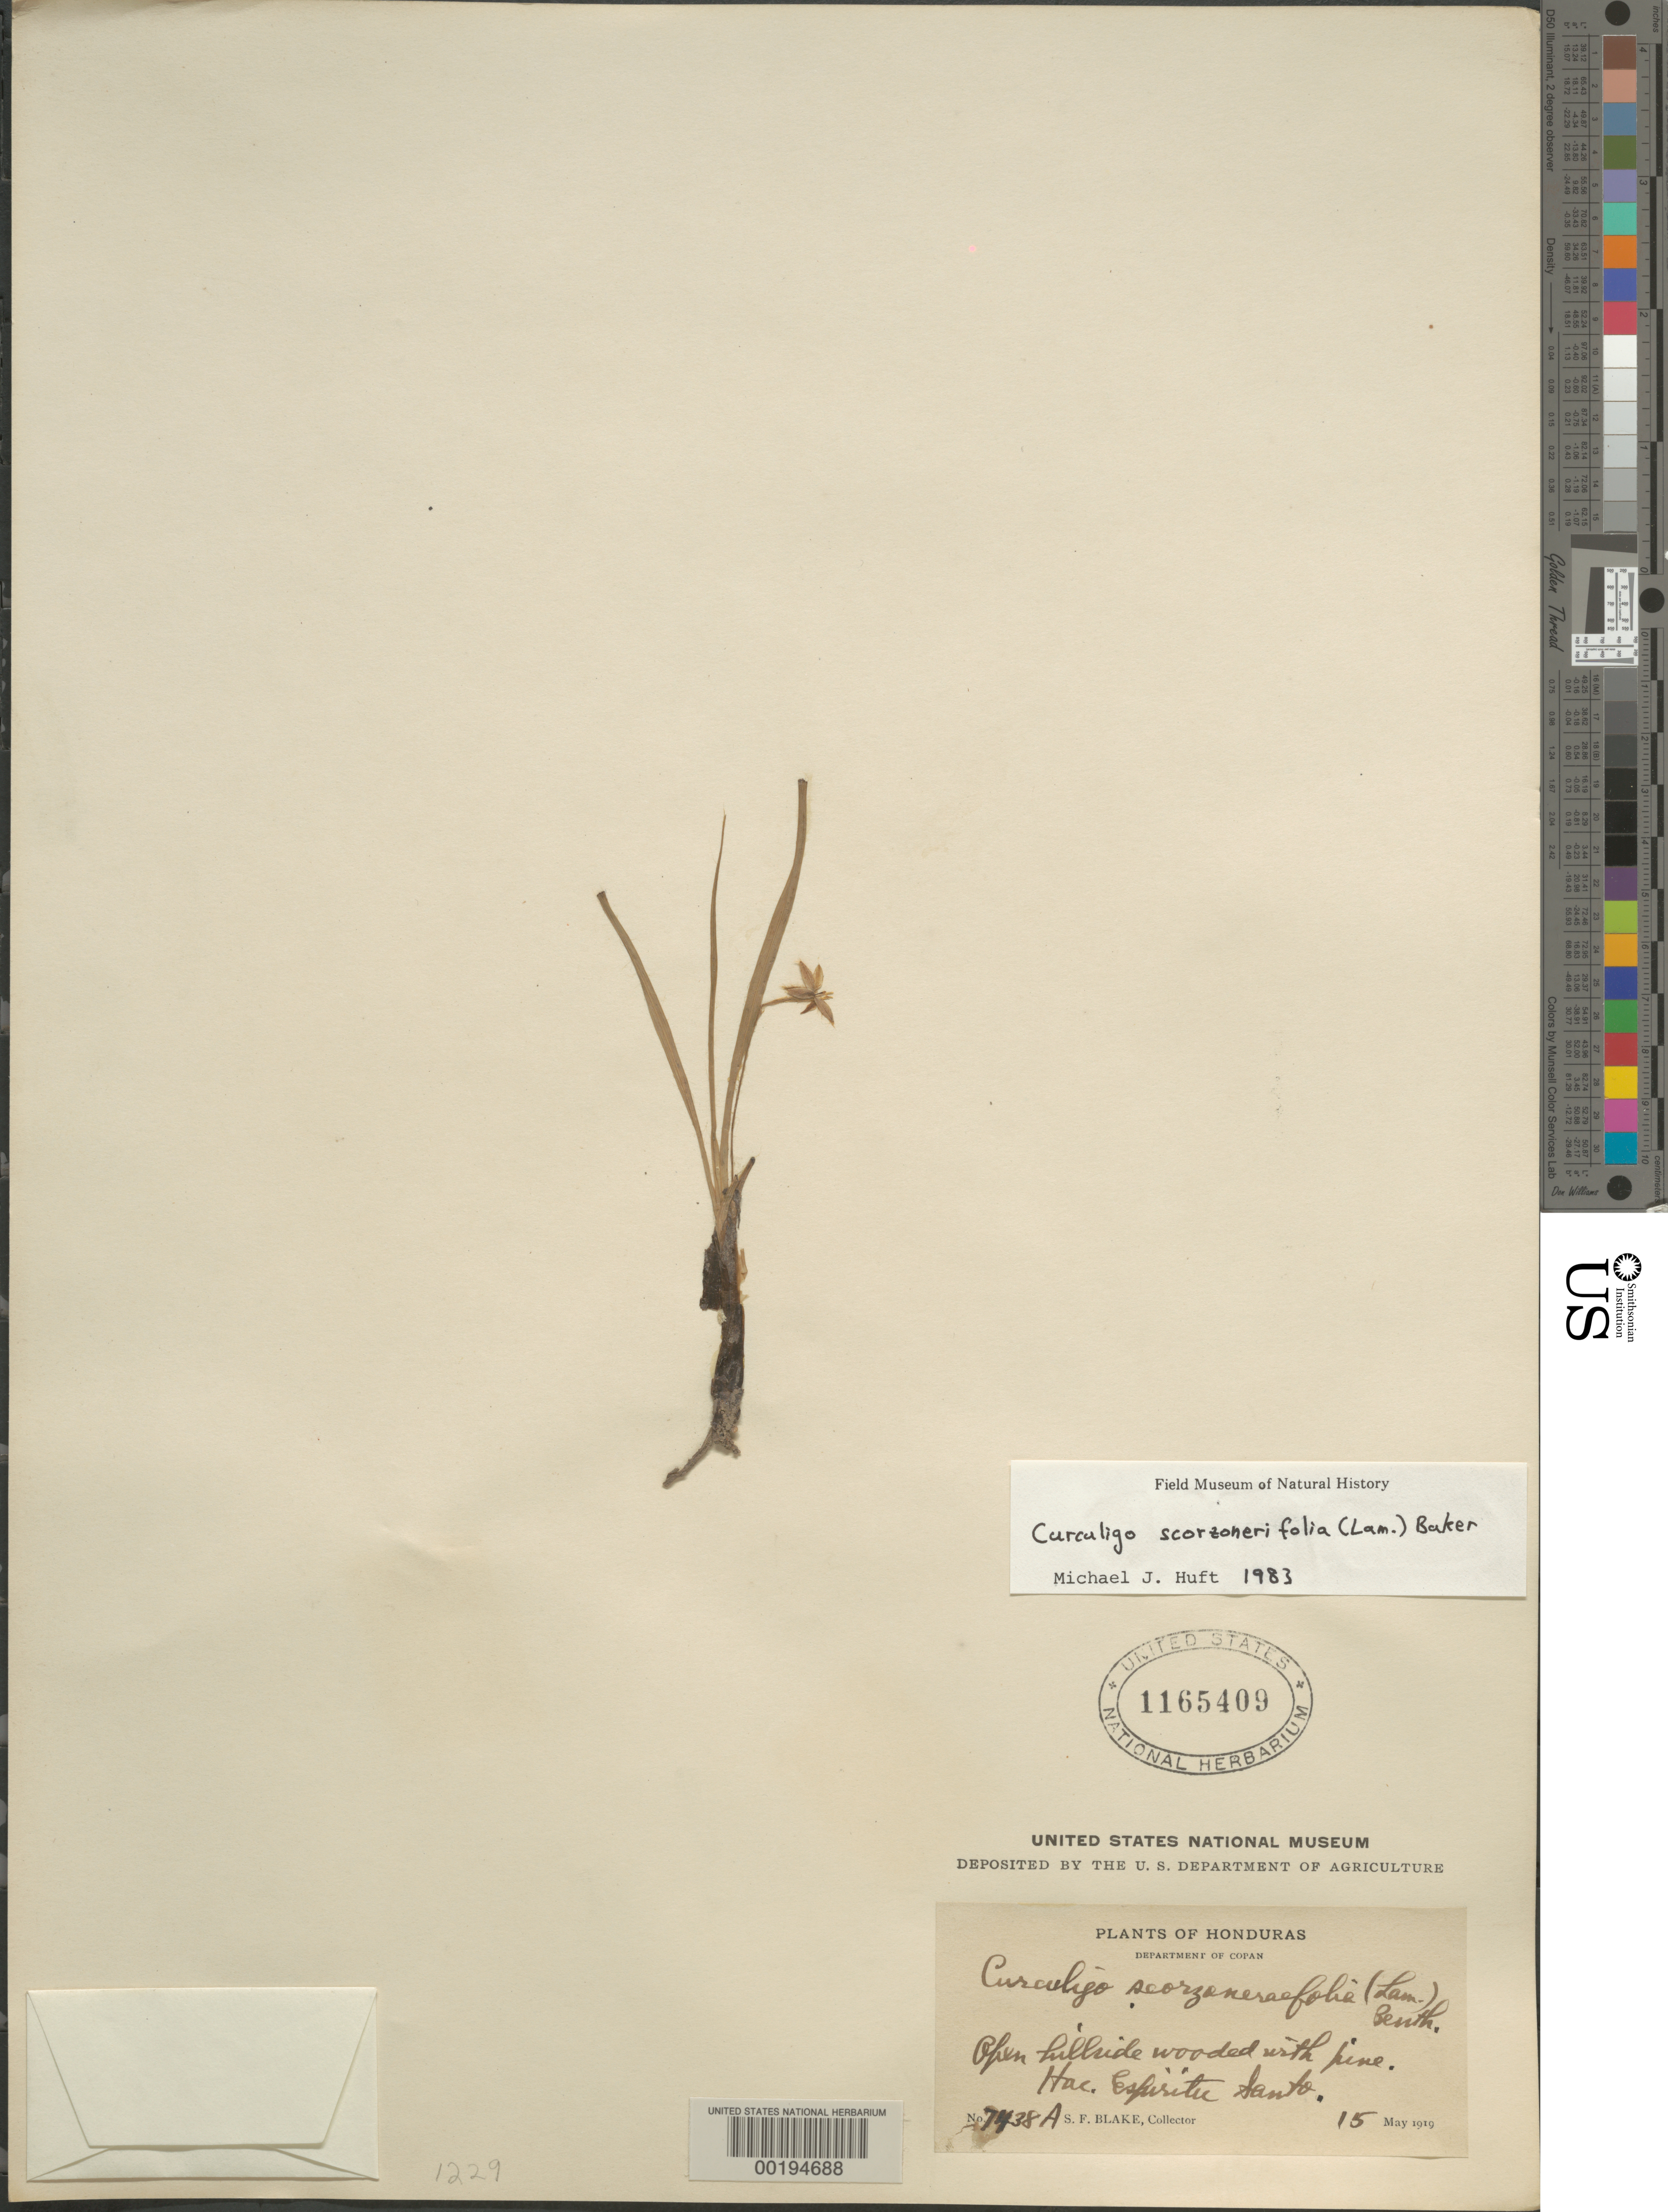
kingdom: Plantae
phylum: Tracheophyta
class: Liliopsida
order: Asparagales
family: Hypoxidaceae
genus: Curculigo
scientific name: Curculigo scorzonerifolia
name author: (Lam.) Baker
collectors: S. Blake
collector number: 7438a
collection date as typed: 15 May 1919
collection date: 1919-05-15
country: Honduras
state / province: Copán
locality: Hac. Espiritu Santo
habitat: Open hillside wooded with pine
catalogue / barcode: US 1165409